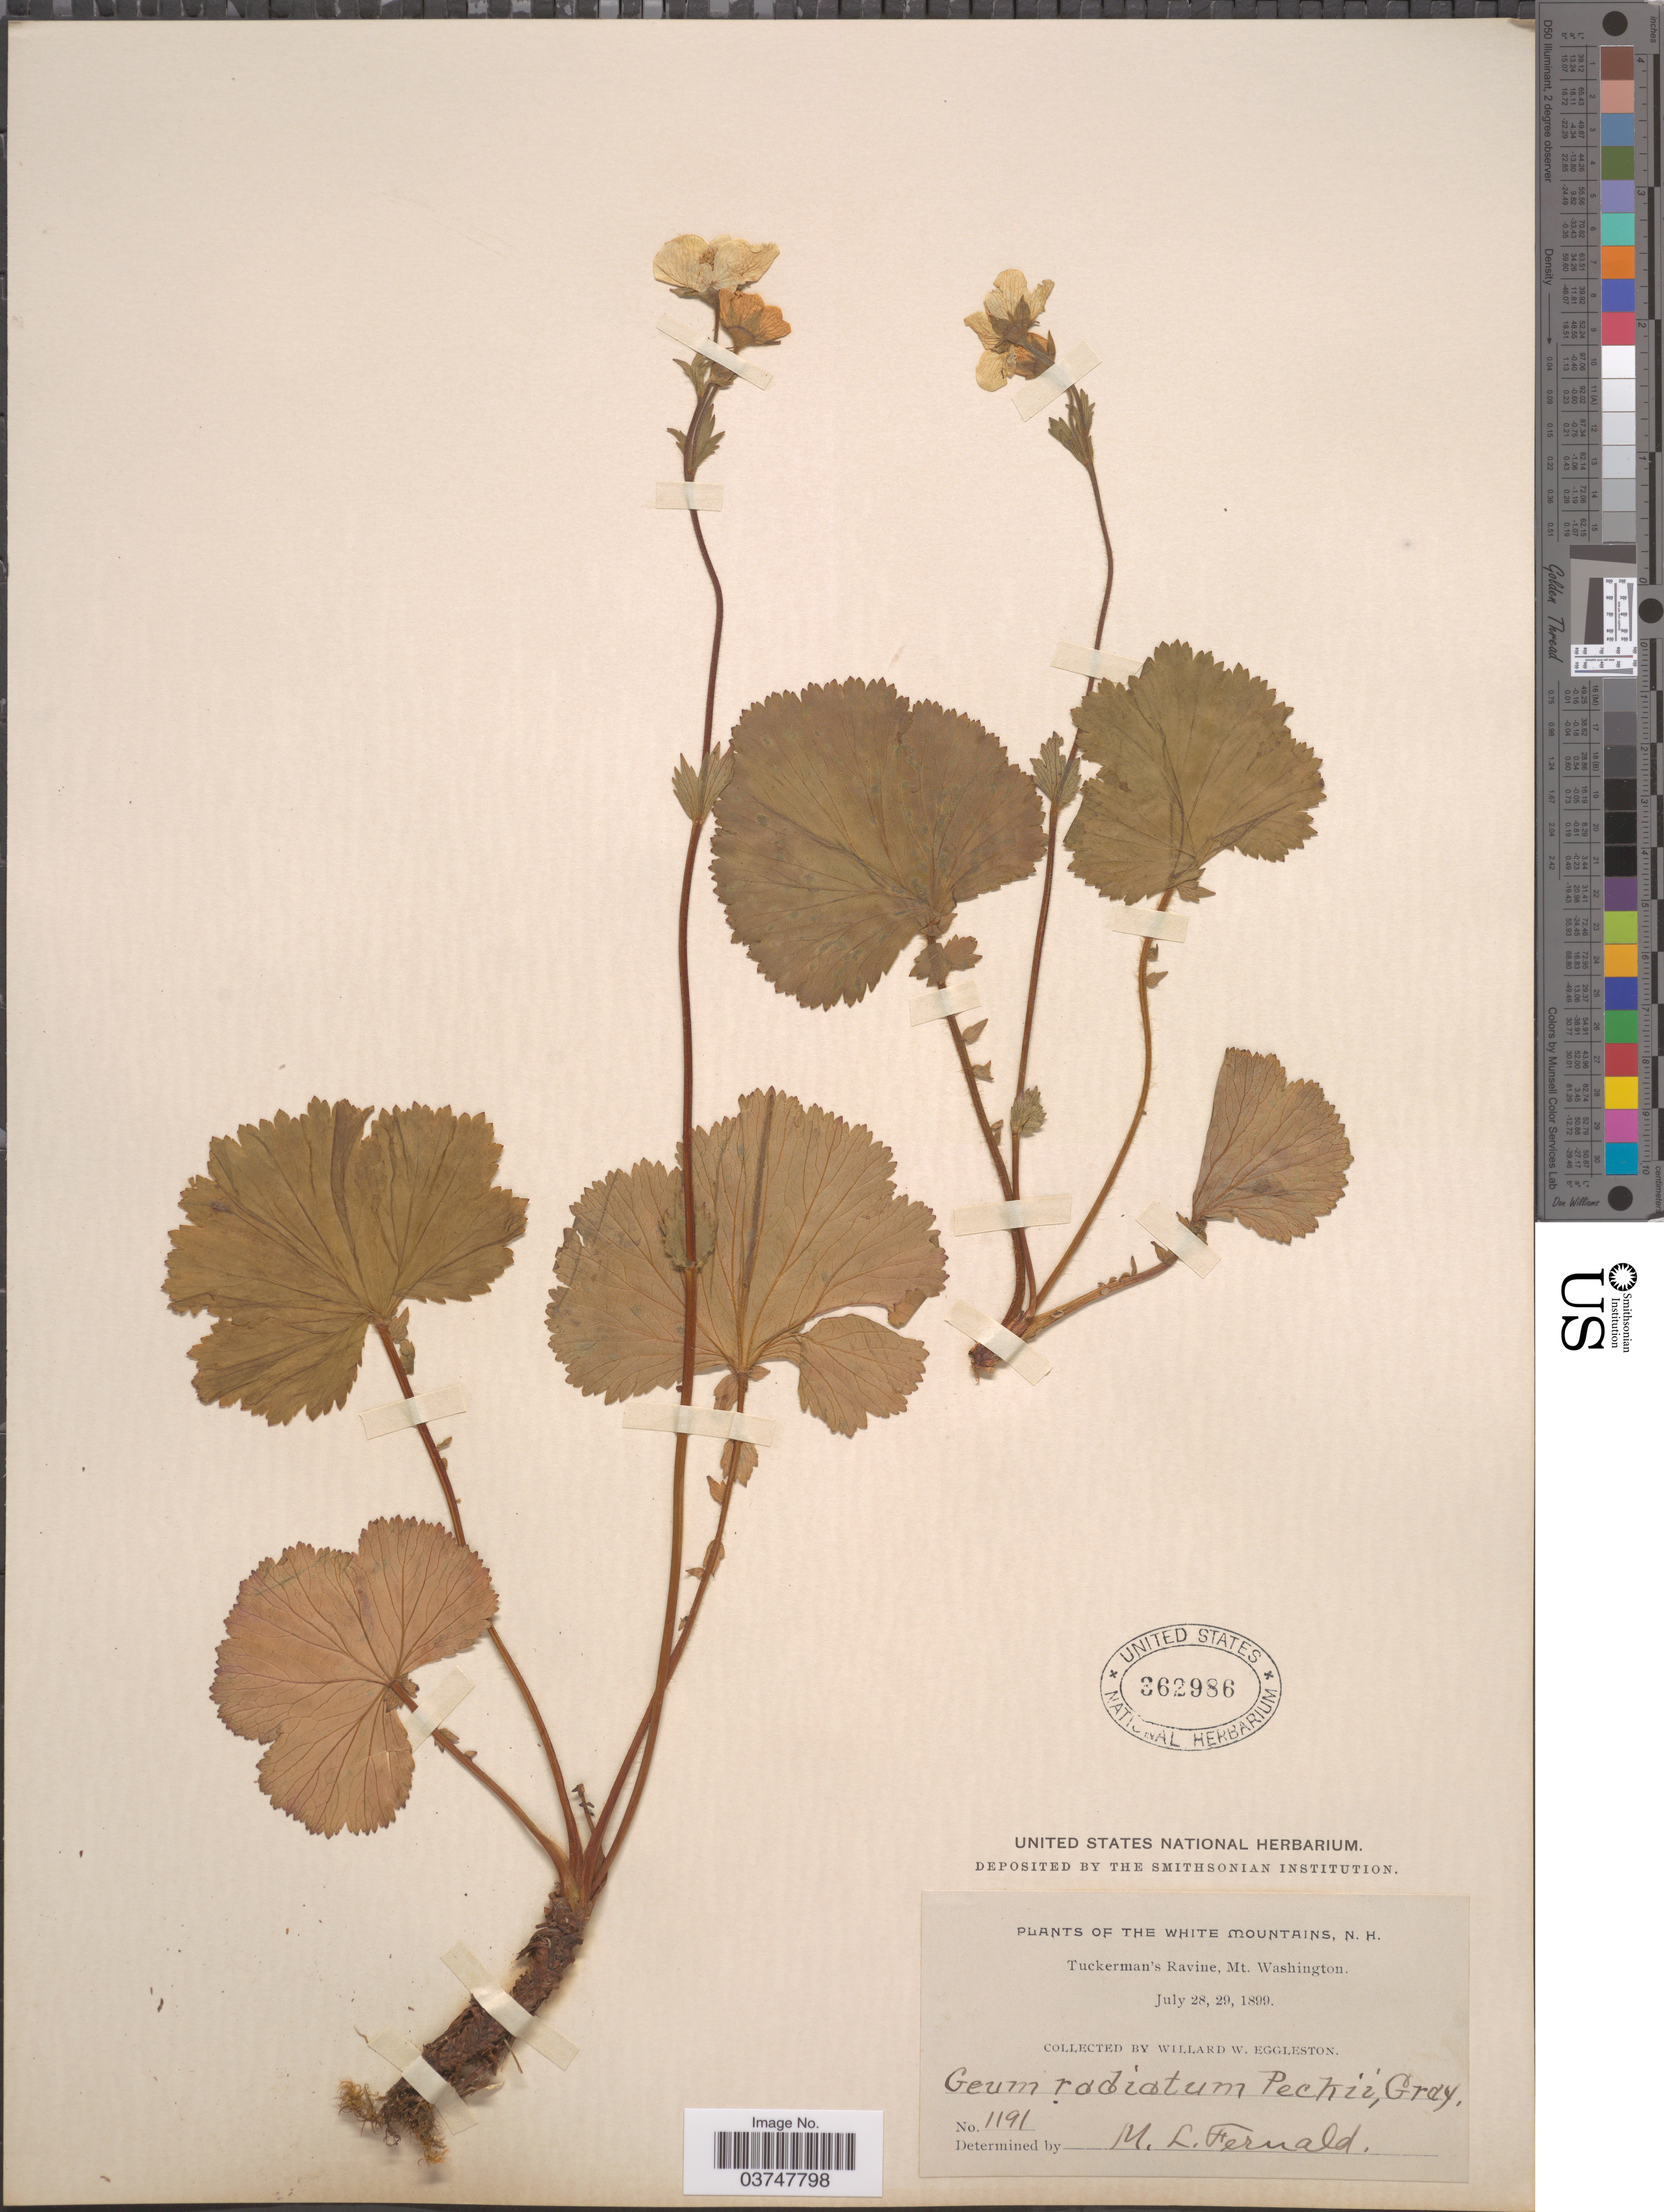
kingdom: Plantae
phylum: Tracheophyta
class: Magnoliopsida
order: Rosales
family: Rosaceae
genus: Geum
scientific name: Geum peckii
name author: Pursh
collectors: W. W. Eggleston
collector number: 1191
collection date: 1899-07-28/1899-07-29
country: United States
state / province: New Hampshire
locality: The White Mountains. Tuckerman's Ravine, Mt. Washington.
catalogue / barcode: US 362986